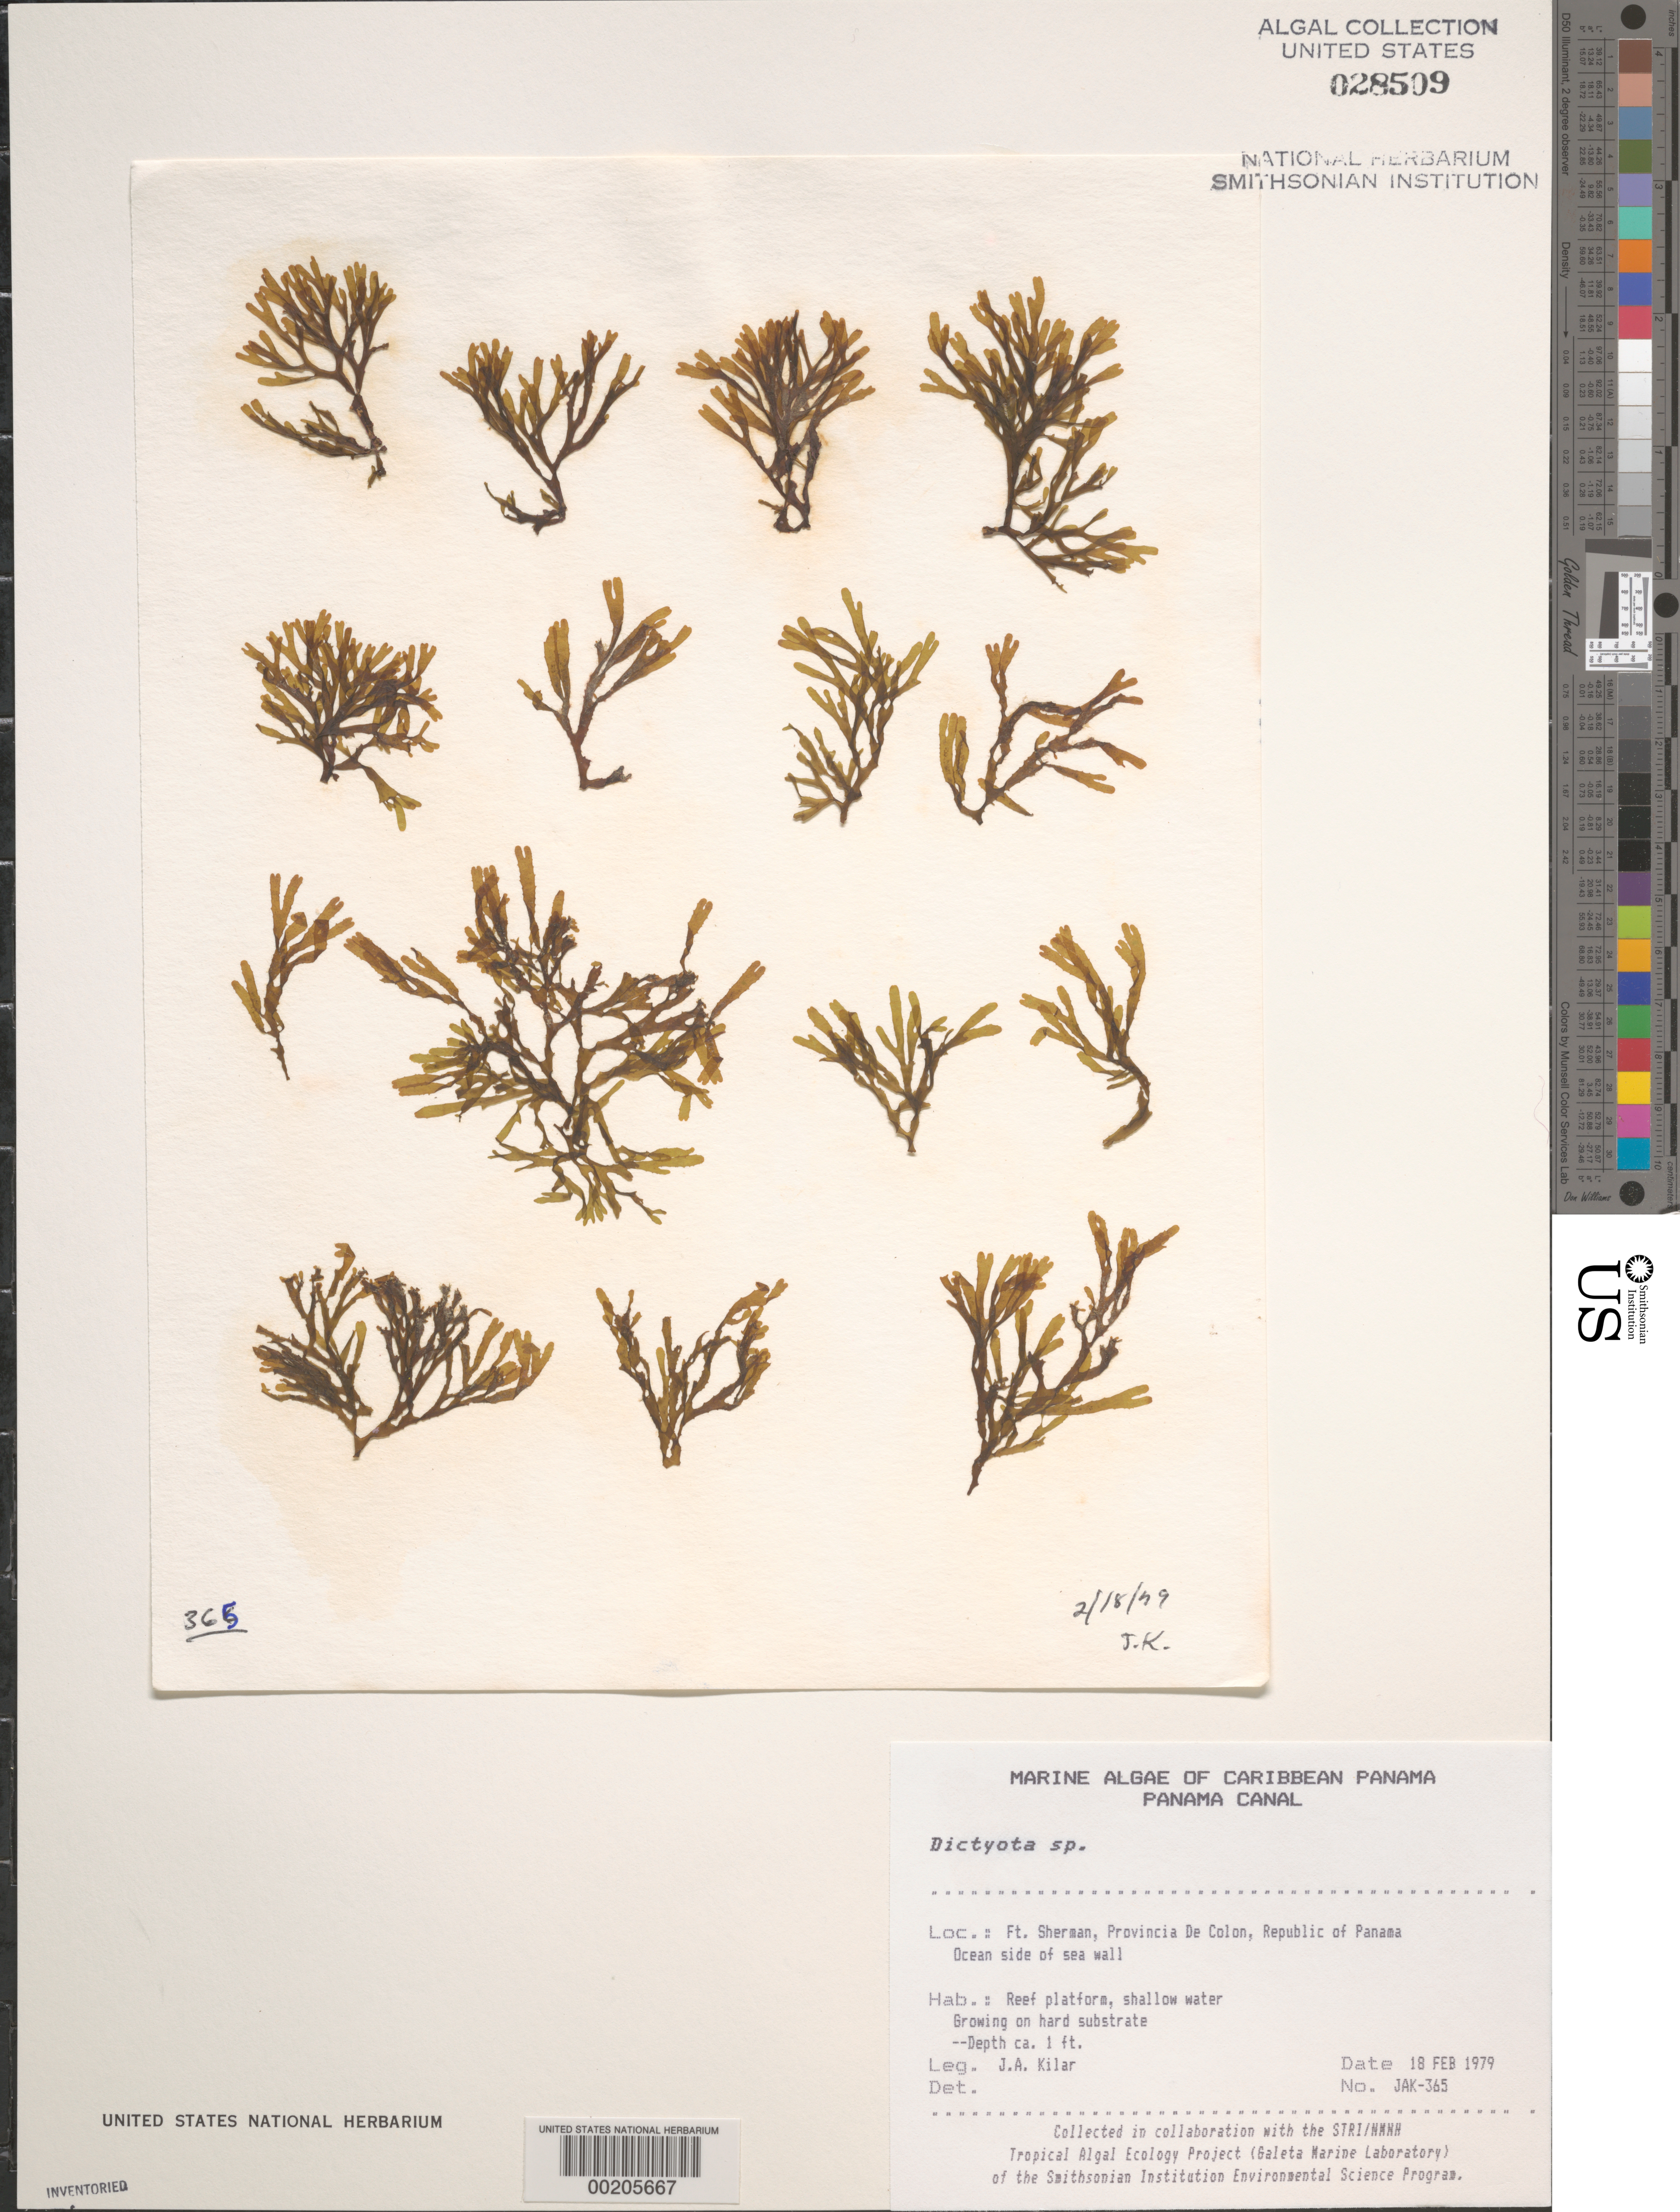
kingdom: Chromista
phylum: Ochrophyta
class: Phaeophyceae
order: Dictyotales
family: Dictyotaceae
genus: Dictyota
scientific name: Dictyota sp.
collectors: J. A. Kilar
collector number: JAK-365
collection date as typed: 18 Feb 1979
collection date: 1979-02-18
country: Panama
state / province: Colón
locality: Fort Sherman, Panama Canal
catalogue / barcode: US 28509